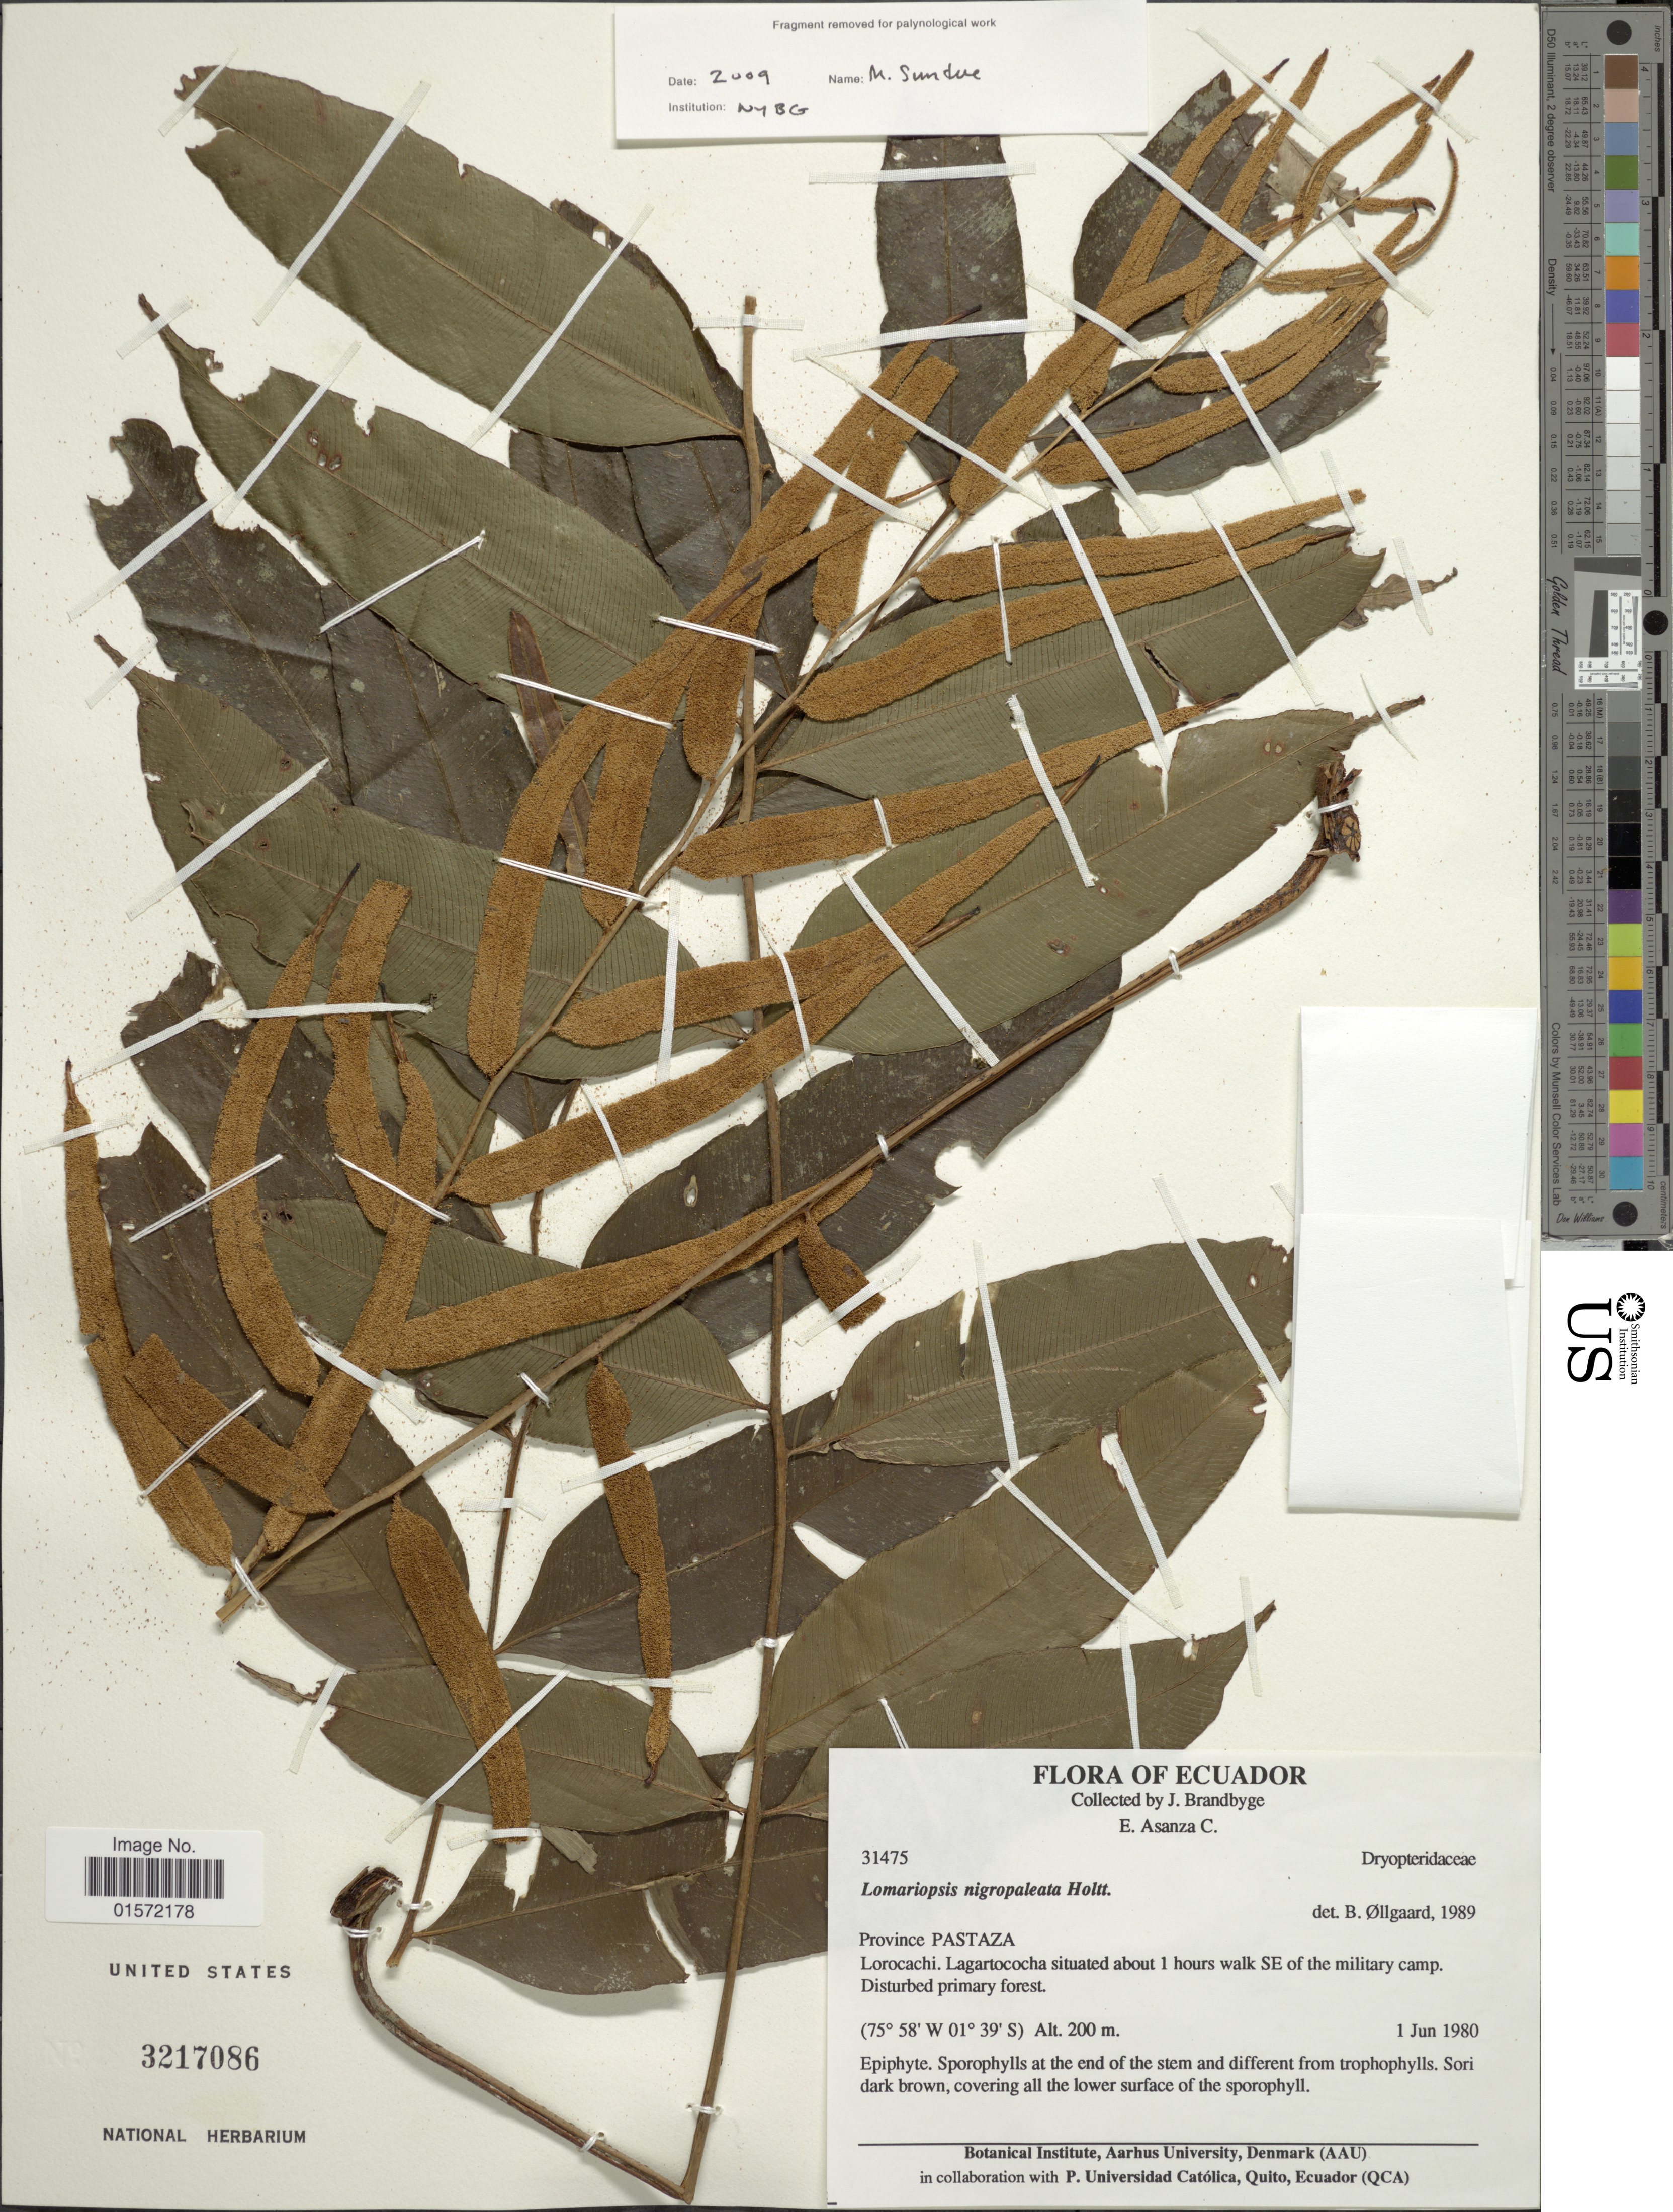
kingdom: Plantae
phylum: Tracheophyta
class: Polypodiopsida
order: Polypodiales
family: Lomariopsidaceae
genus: Lomariopsis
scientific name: Lomariopsis nigropaleata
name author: Holttum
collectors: J. Brandbyge & E. Asanza C.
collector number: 31475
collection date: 1980-06-01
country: Ecuador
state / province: Pastaza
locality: Lorocachi. Lagartococha situated about 1 hours walk SE of the military camp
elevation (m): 200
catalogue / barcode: US 3217086